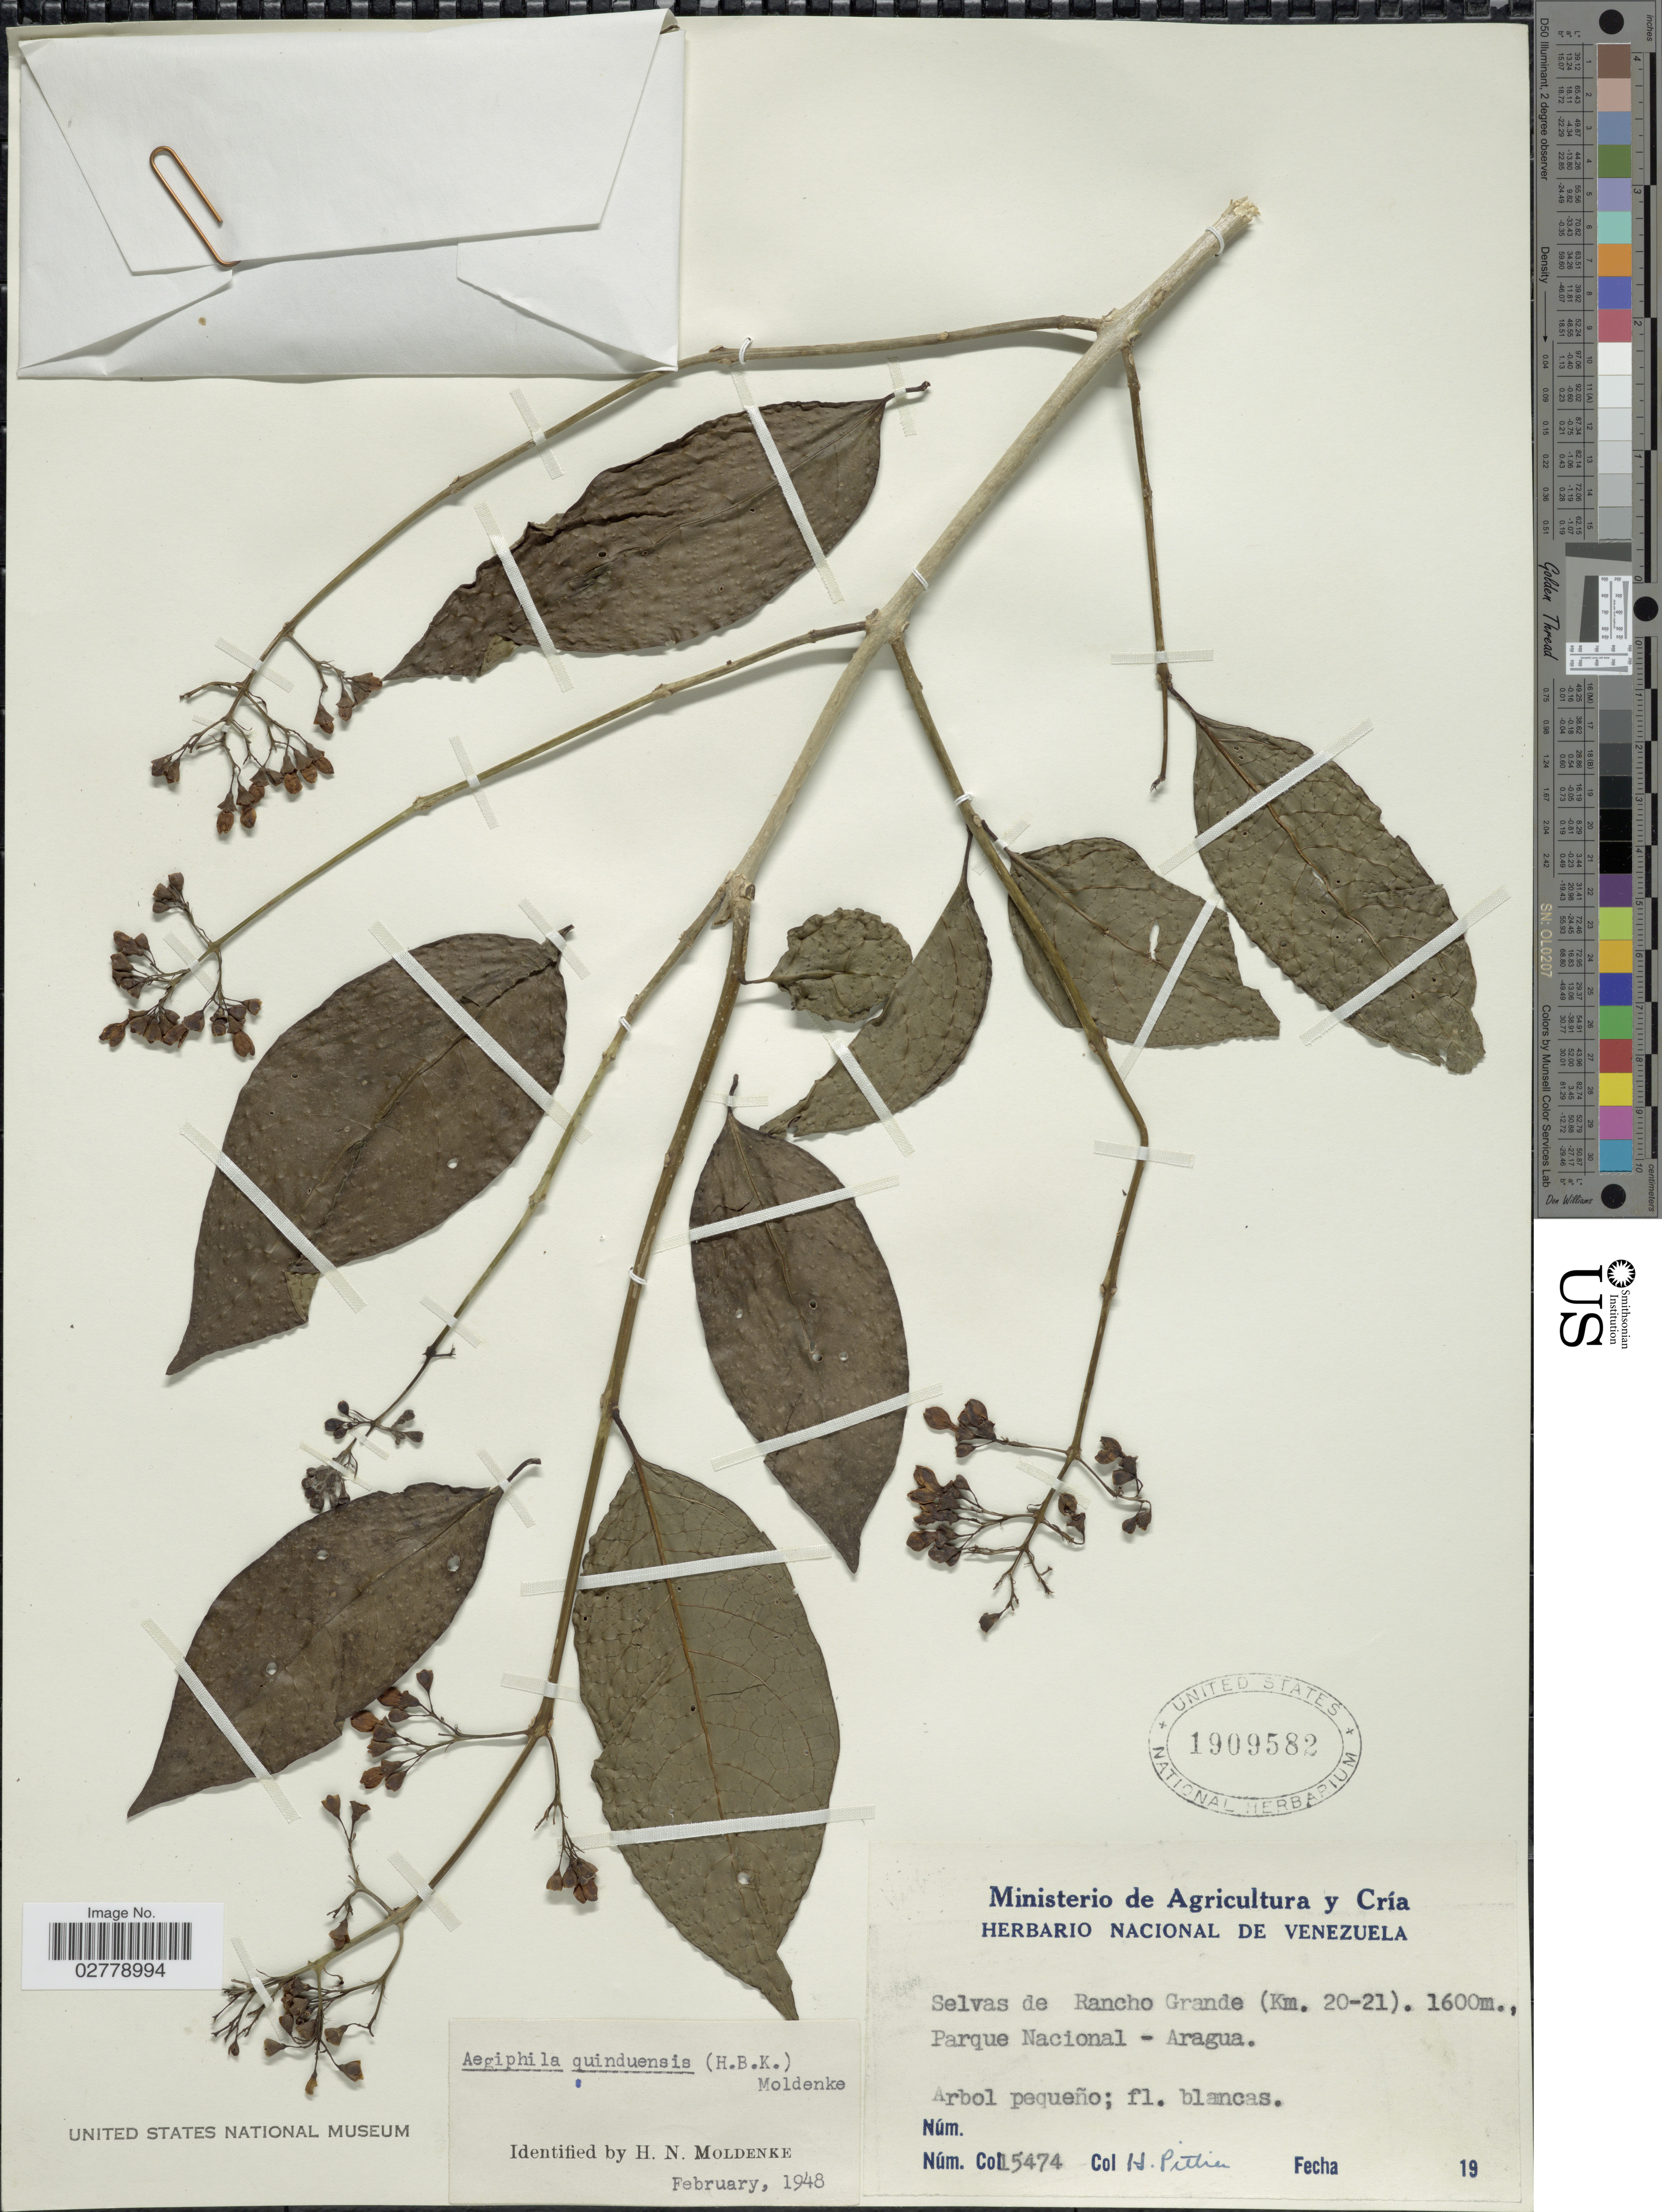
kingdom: Plantae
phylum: Tracheophyta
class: Magnoliopsida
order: Lamiales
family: Lamiaceae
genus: Aegiphila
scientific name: Aegiphila quinduensis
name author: (Kunth) Moldenke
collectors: H. F. Pittier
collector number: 15474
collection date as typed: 19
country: Venezuela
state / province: Aragua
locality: Selvas de Rancho Grande (Km. 20-21). Parque Nacional - Aragua.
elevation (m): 1600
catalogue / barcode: US 1909582